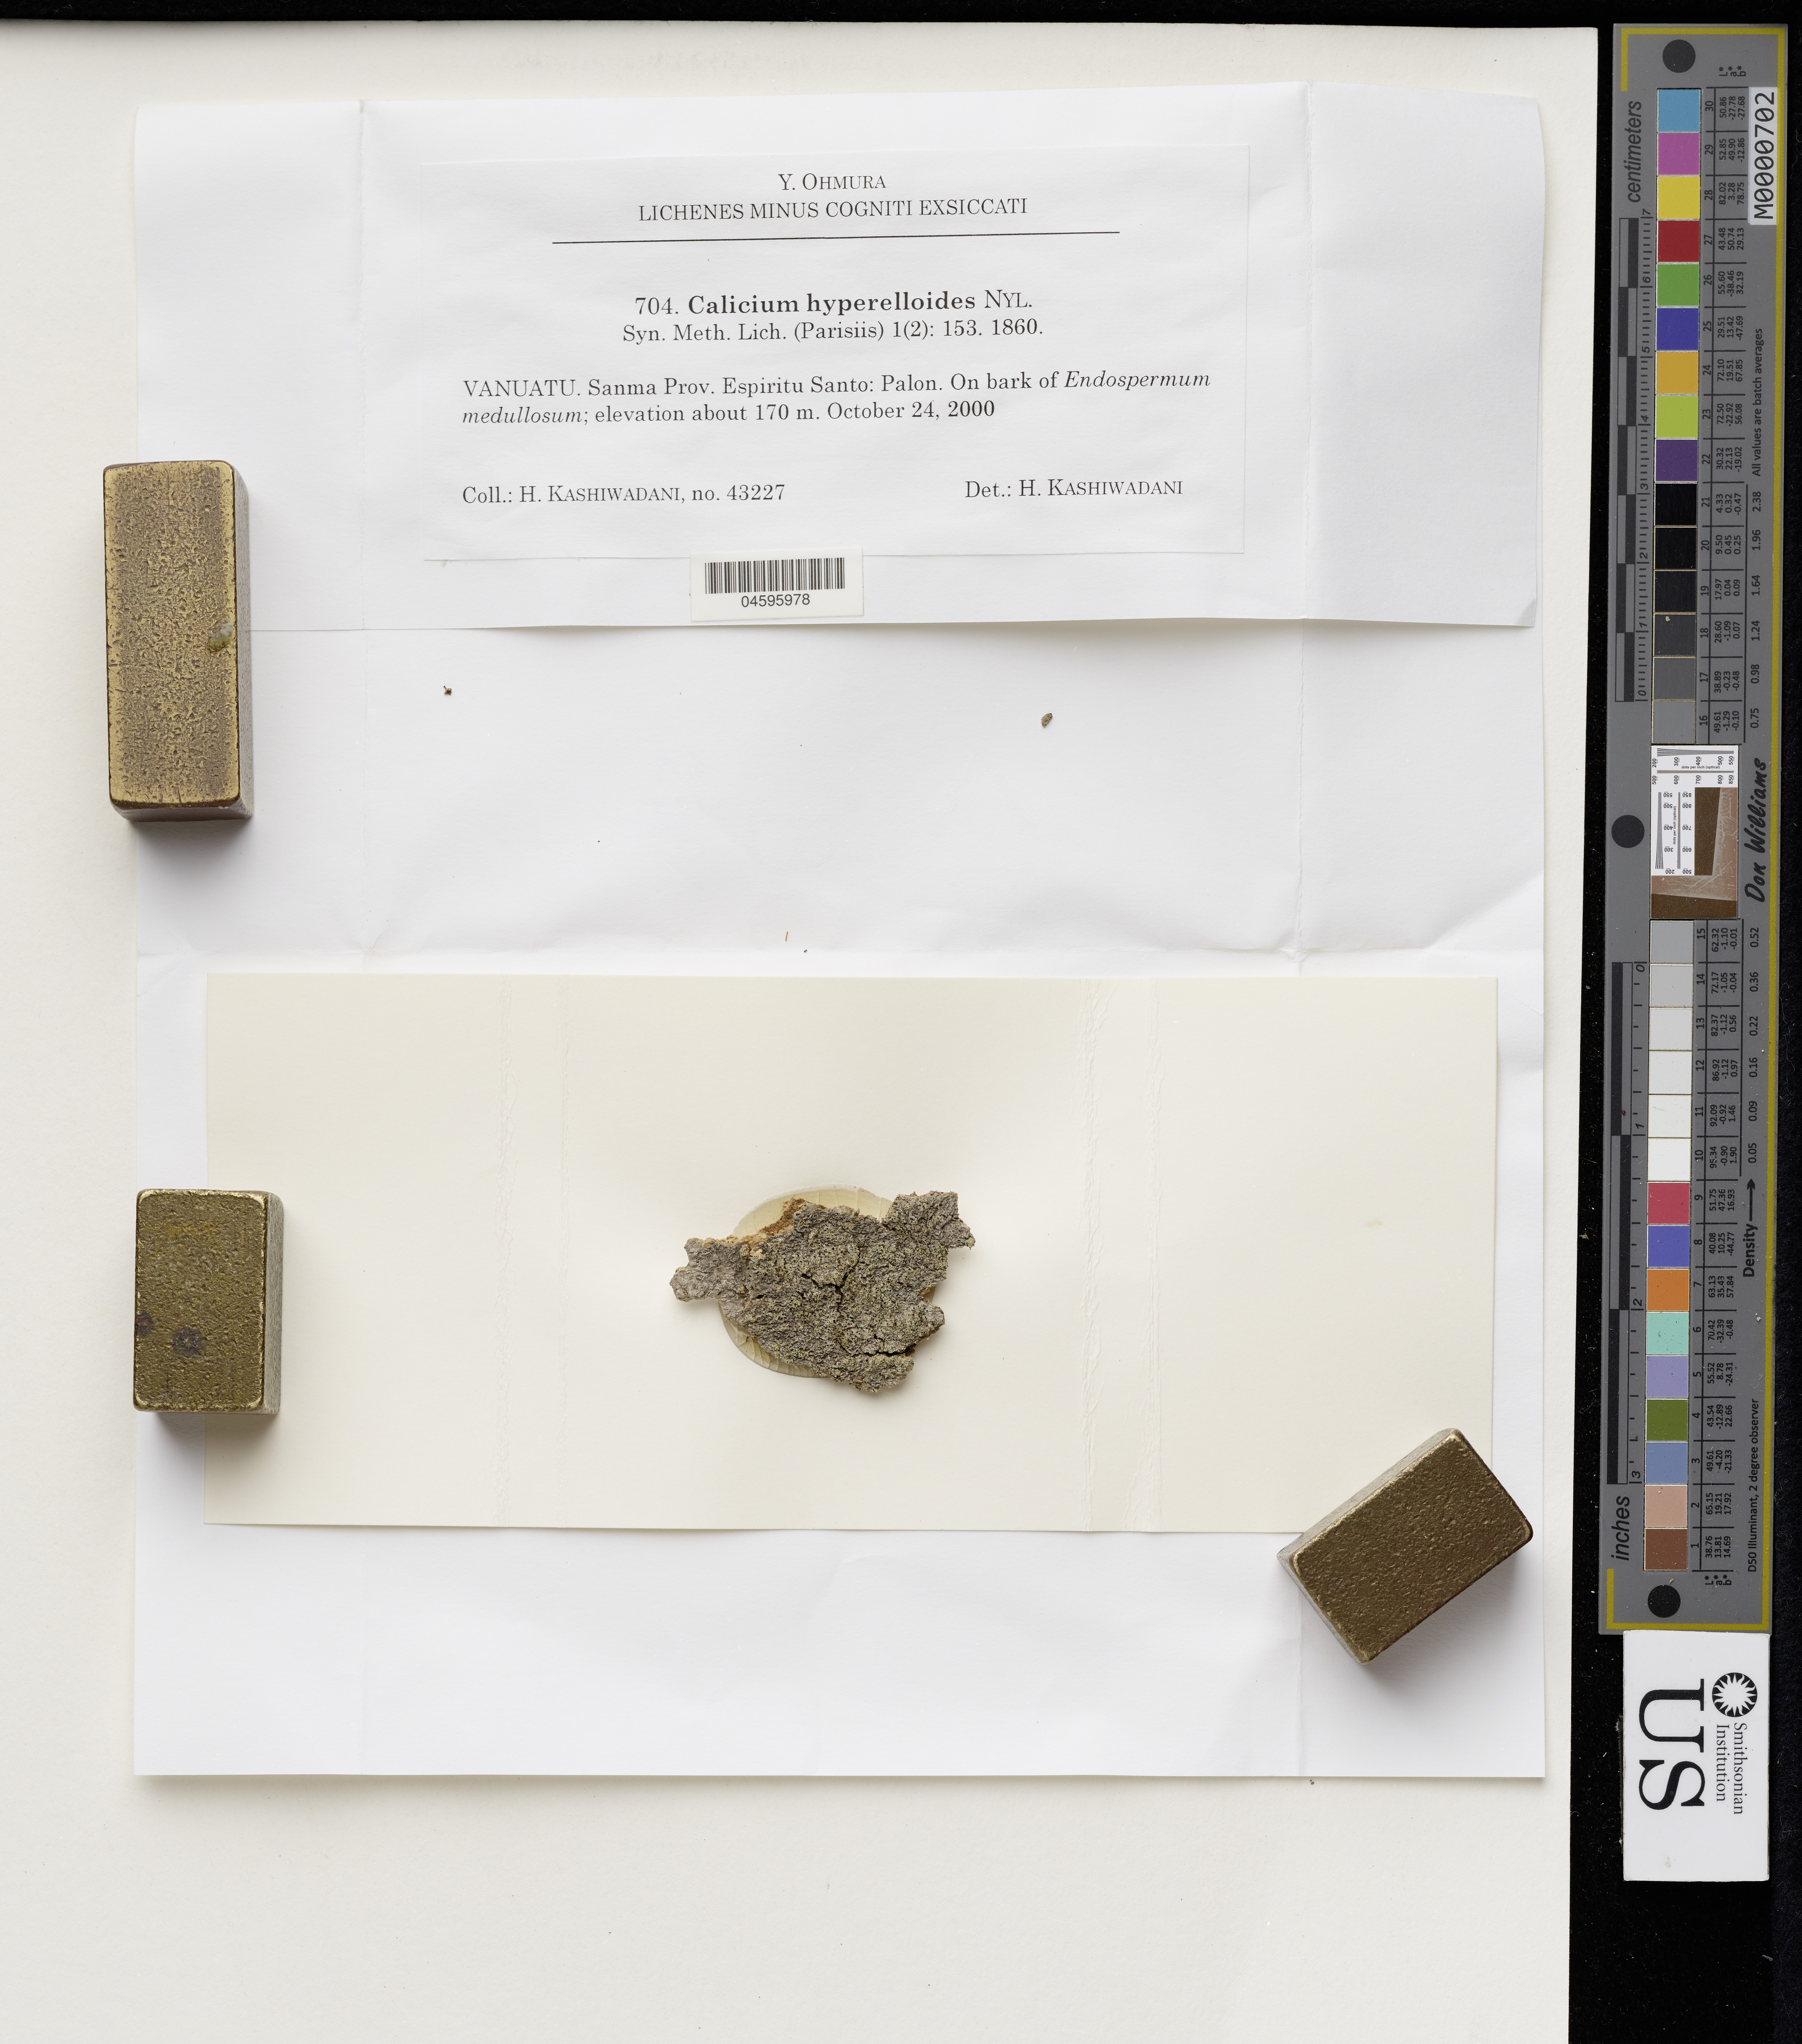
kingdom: Fungi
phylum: Ascomycota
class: Lecanoromycetes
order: Caliciales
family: Caliciaceae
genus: Calicium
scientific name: Calicium hyperelloides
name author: Nyl.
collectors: H. Kashiwadani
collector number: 43227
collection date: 2000-10-24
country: Brazil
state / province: Espírito Santo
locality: Vanuatu. Sanma. Palon.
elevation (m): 170